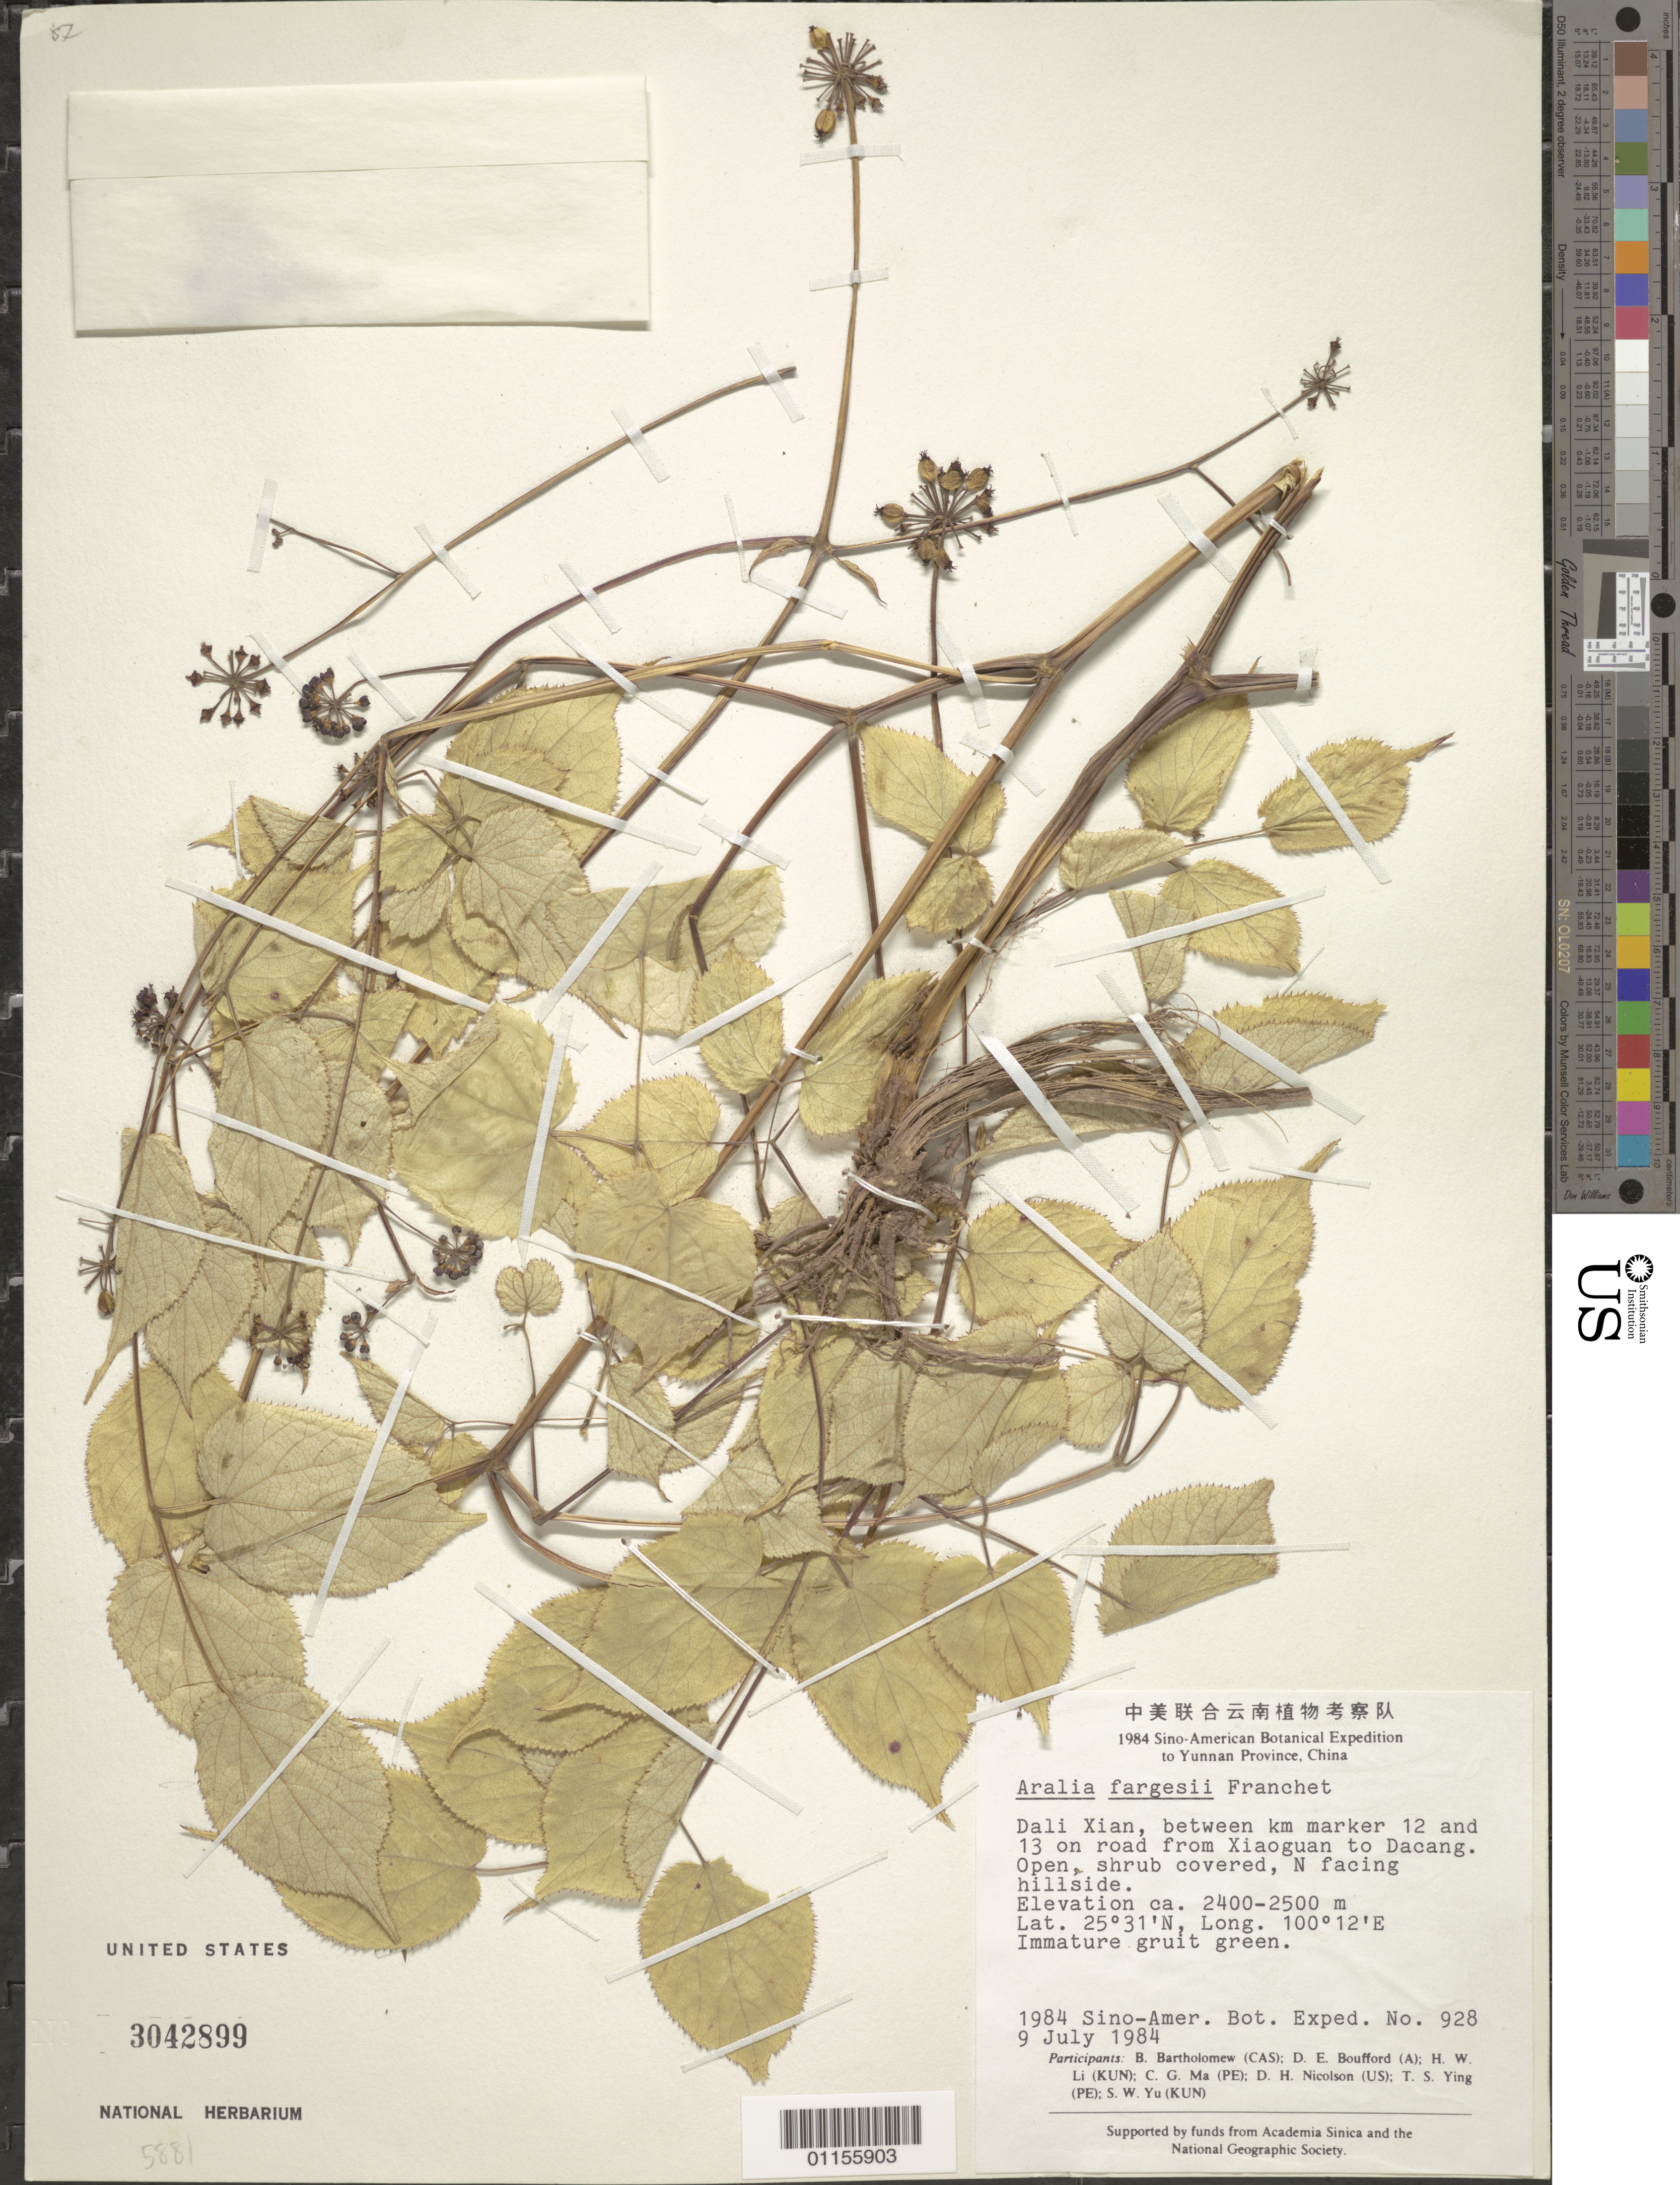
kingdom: Plantae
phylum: Tracheophyta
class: Magnoliopsida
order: Apiales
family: Araliaceae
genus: Aralia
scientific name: Aralia fargesii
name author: Franch.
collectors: B. M. Bartholomew, D. E. Boufford, H. W. Li, C. Ma, D. H. Nicolson, T. Ying & S. Yu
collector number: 928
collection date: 1984-07-09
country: China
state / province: Yunnan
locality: Dali Xian, between km marker 12 and 13 on road from Xiaoguan to Dacang.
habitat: Open, shrub covered, N facing hillside.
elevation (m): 2400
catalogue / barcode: US 3042899